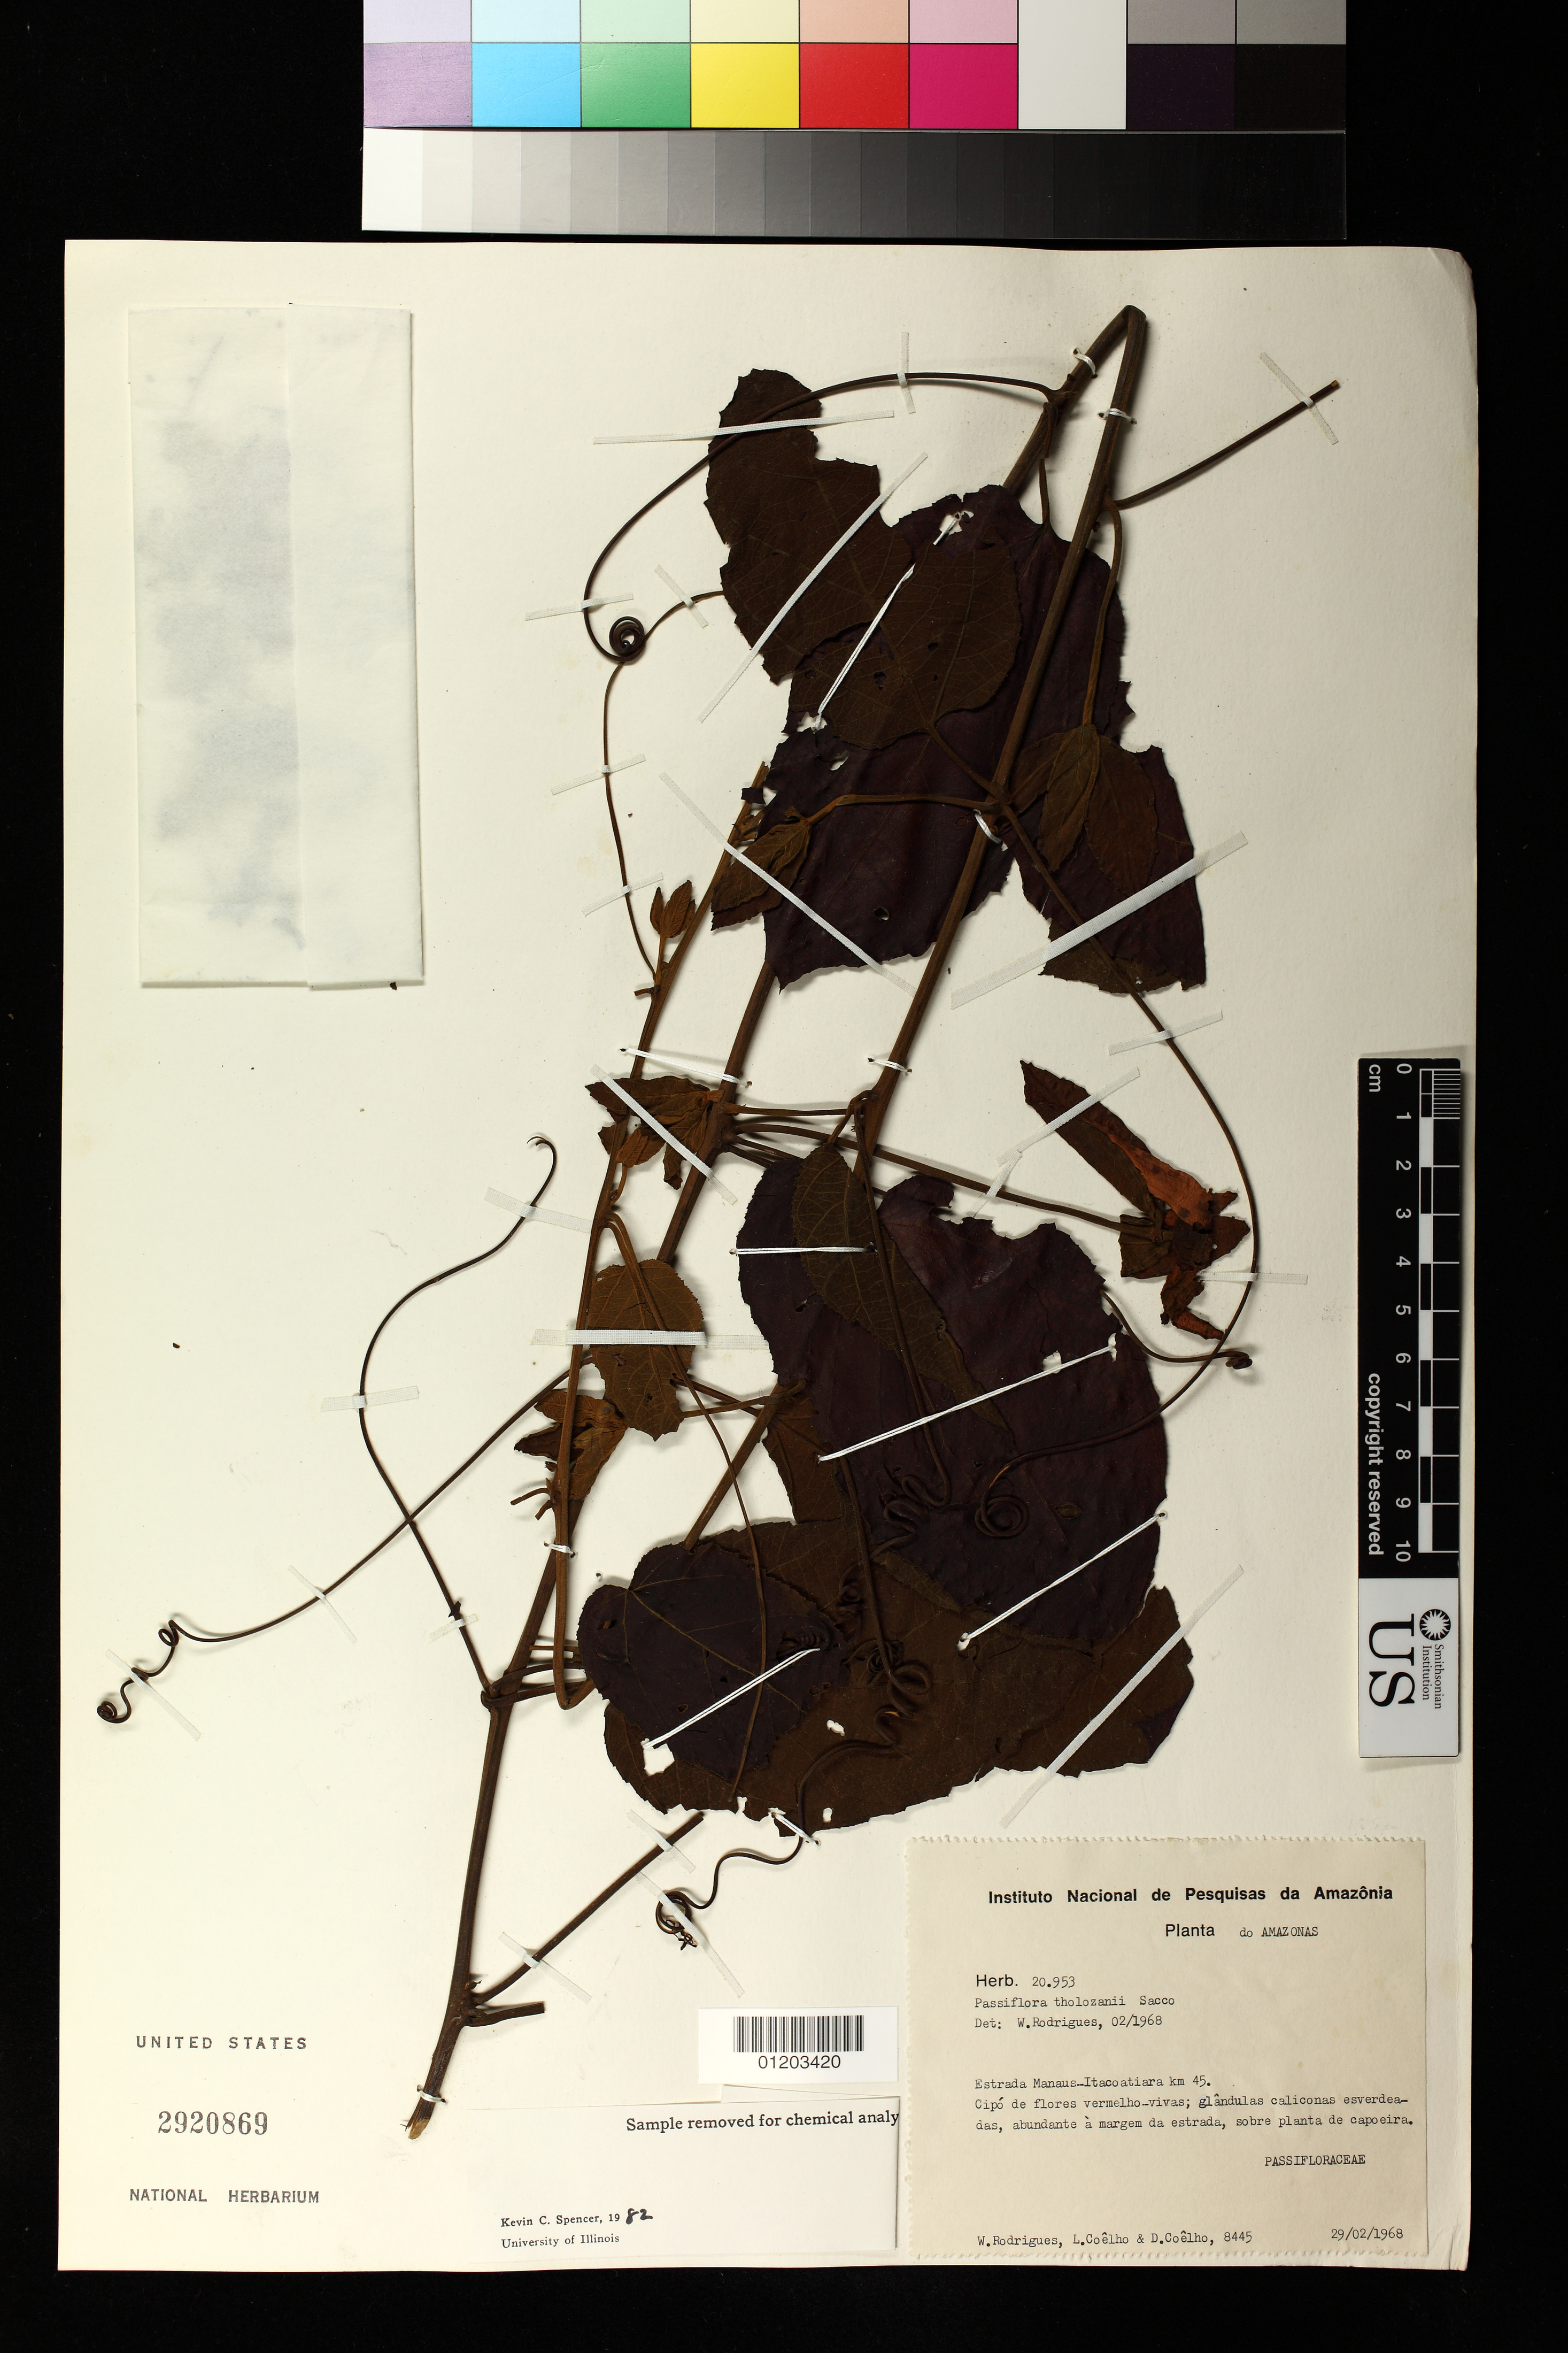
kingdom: Plantae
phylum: Tracheophyta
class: Magnoliopsida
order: Malpighiales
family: Passifloraceae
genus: Passiflora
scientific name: Passiflora tholozanii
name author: Sacco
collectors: W. A. Rodrigues, L. Coelho & D. Coelho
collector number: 8445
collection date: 1968-02-29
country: Brazil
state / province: Amazonas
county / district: Itacoatiara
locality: Estrada Manaus-Itacoatiara km 45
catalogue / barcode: US 2920869